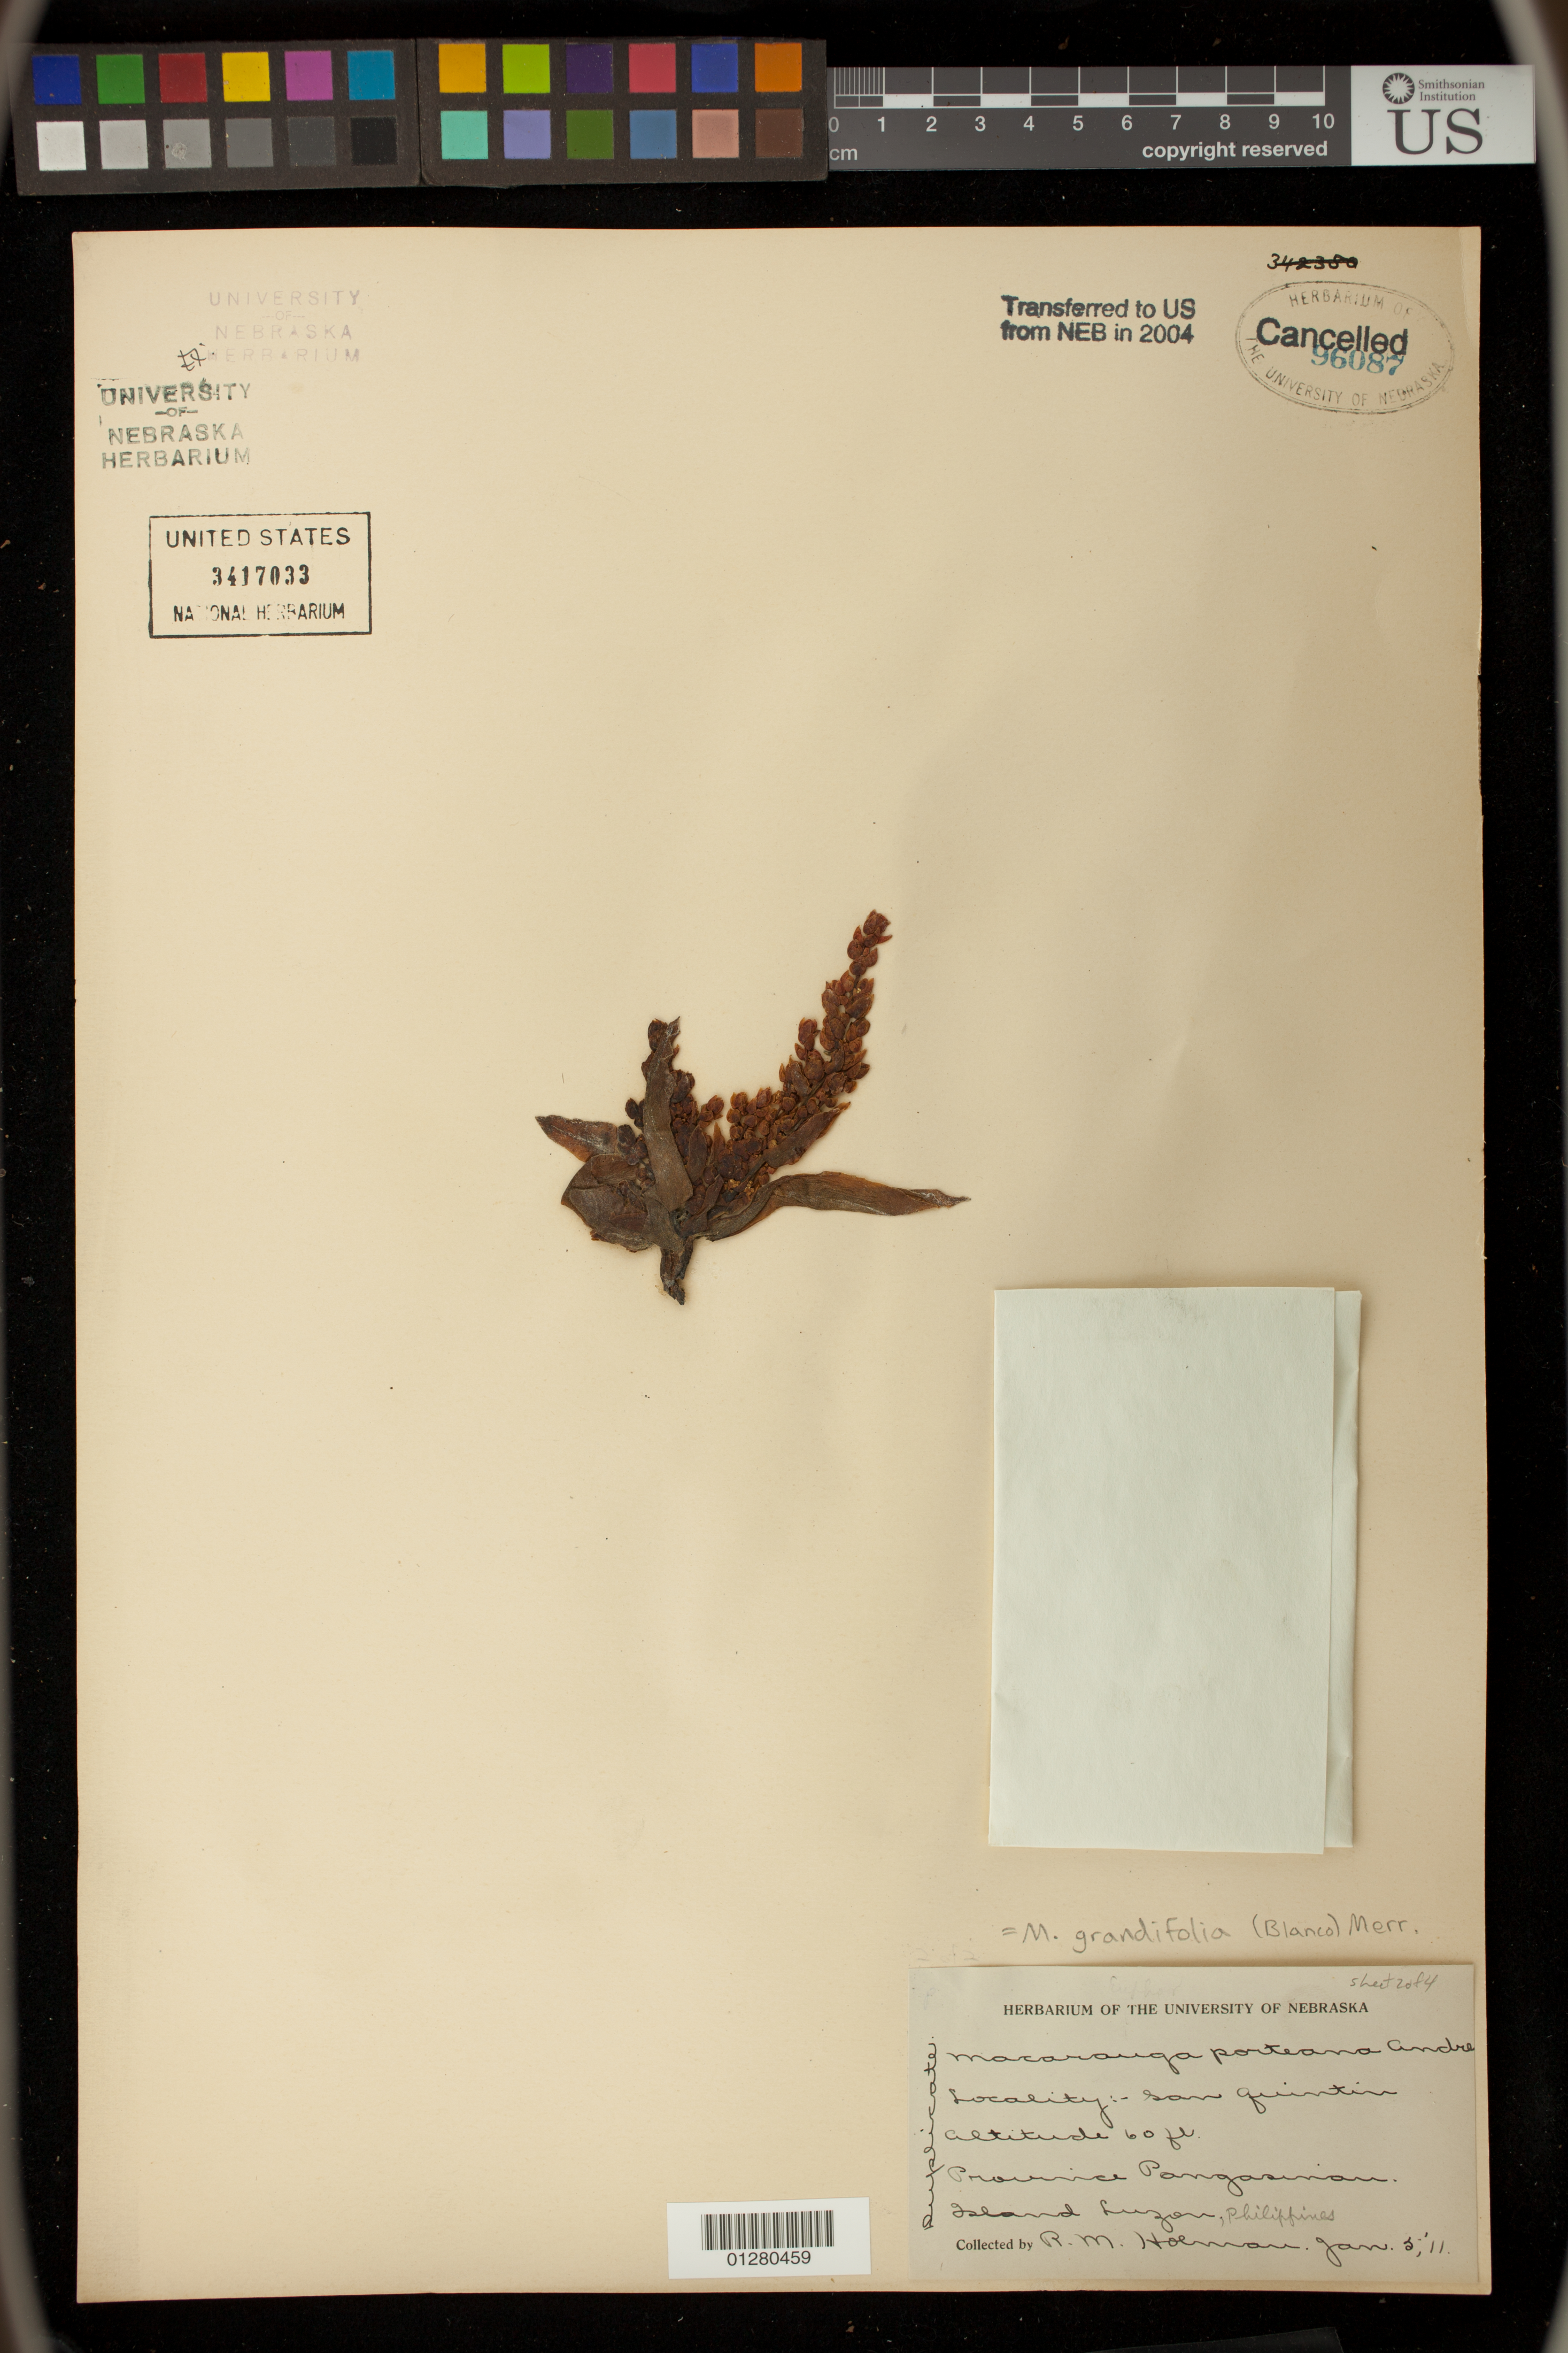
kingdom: Plantae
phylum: Tracheophyta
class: Magnoliopsida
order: Malpighiales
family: Euphorbiaceae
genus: Macaranga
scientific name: Macaranga grandifolia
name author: (Blanco) Merr.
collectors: R. M. Holman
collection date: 1911-01-05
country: Philippines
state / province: Ilocos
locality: San Quintin,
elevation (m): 18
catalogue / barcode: US 3417033